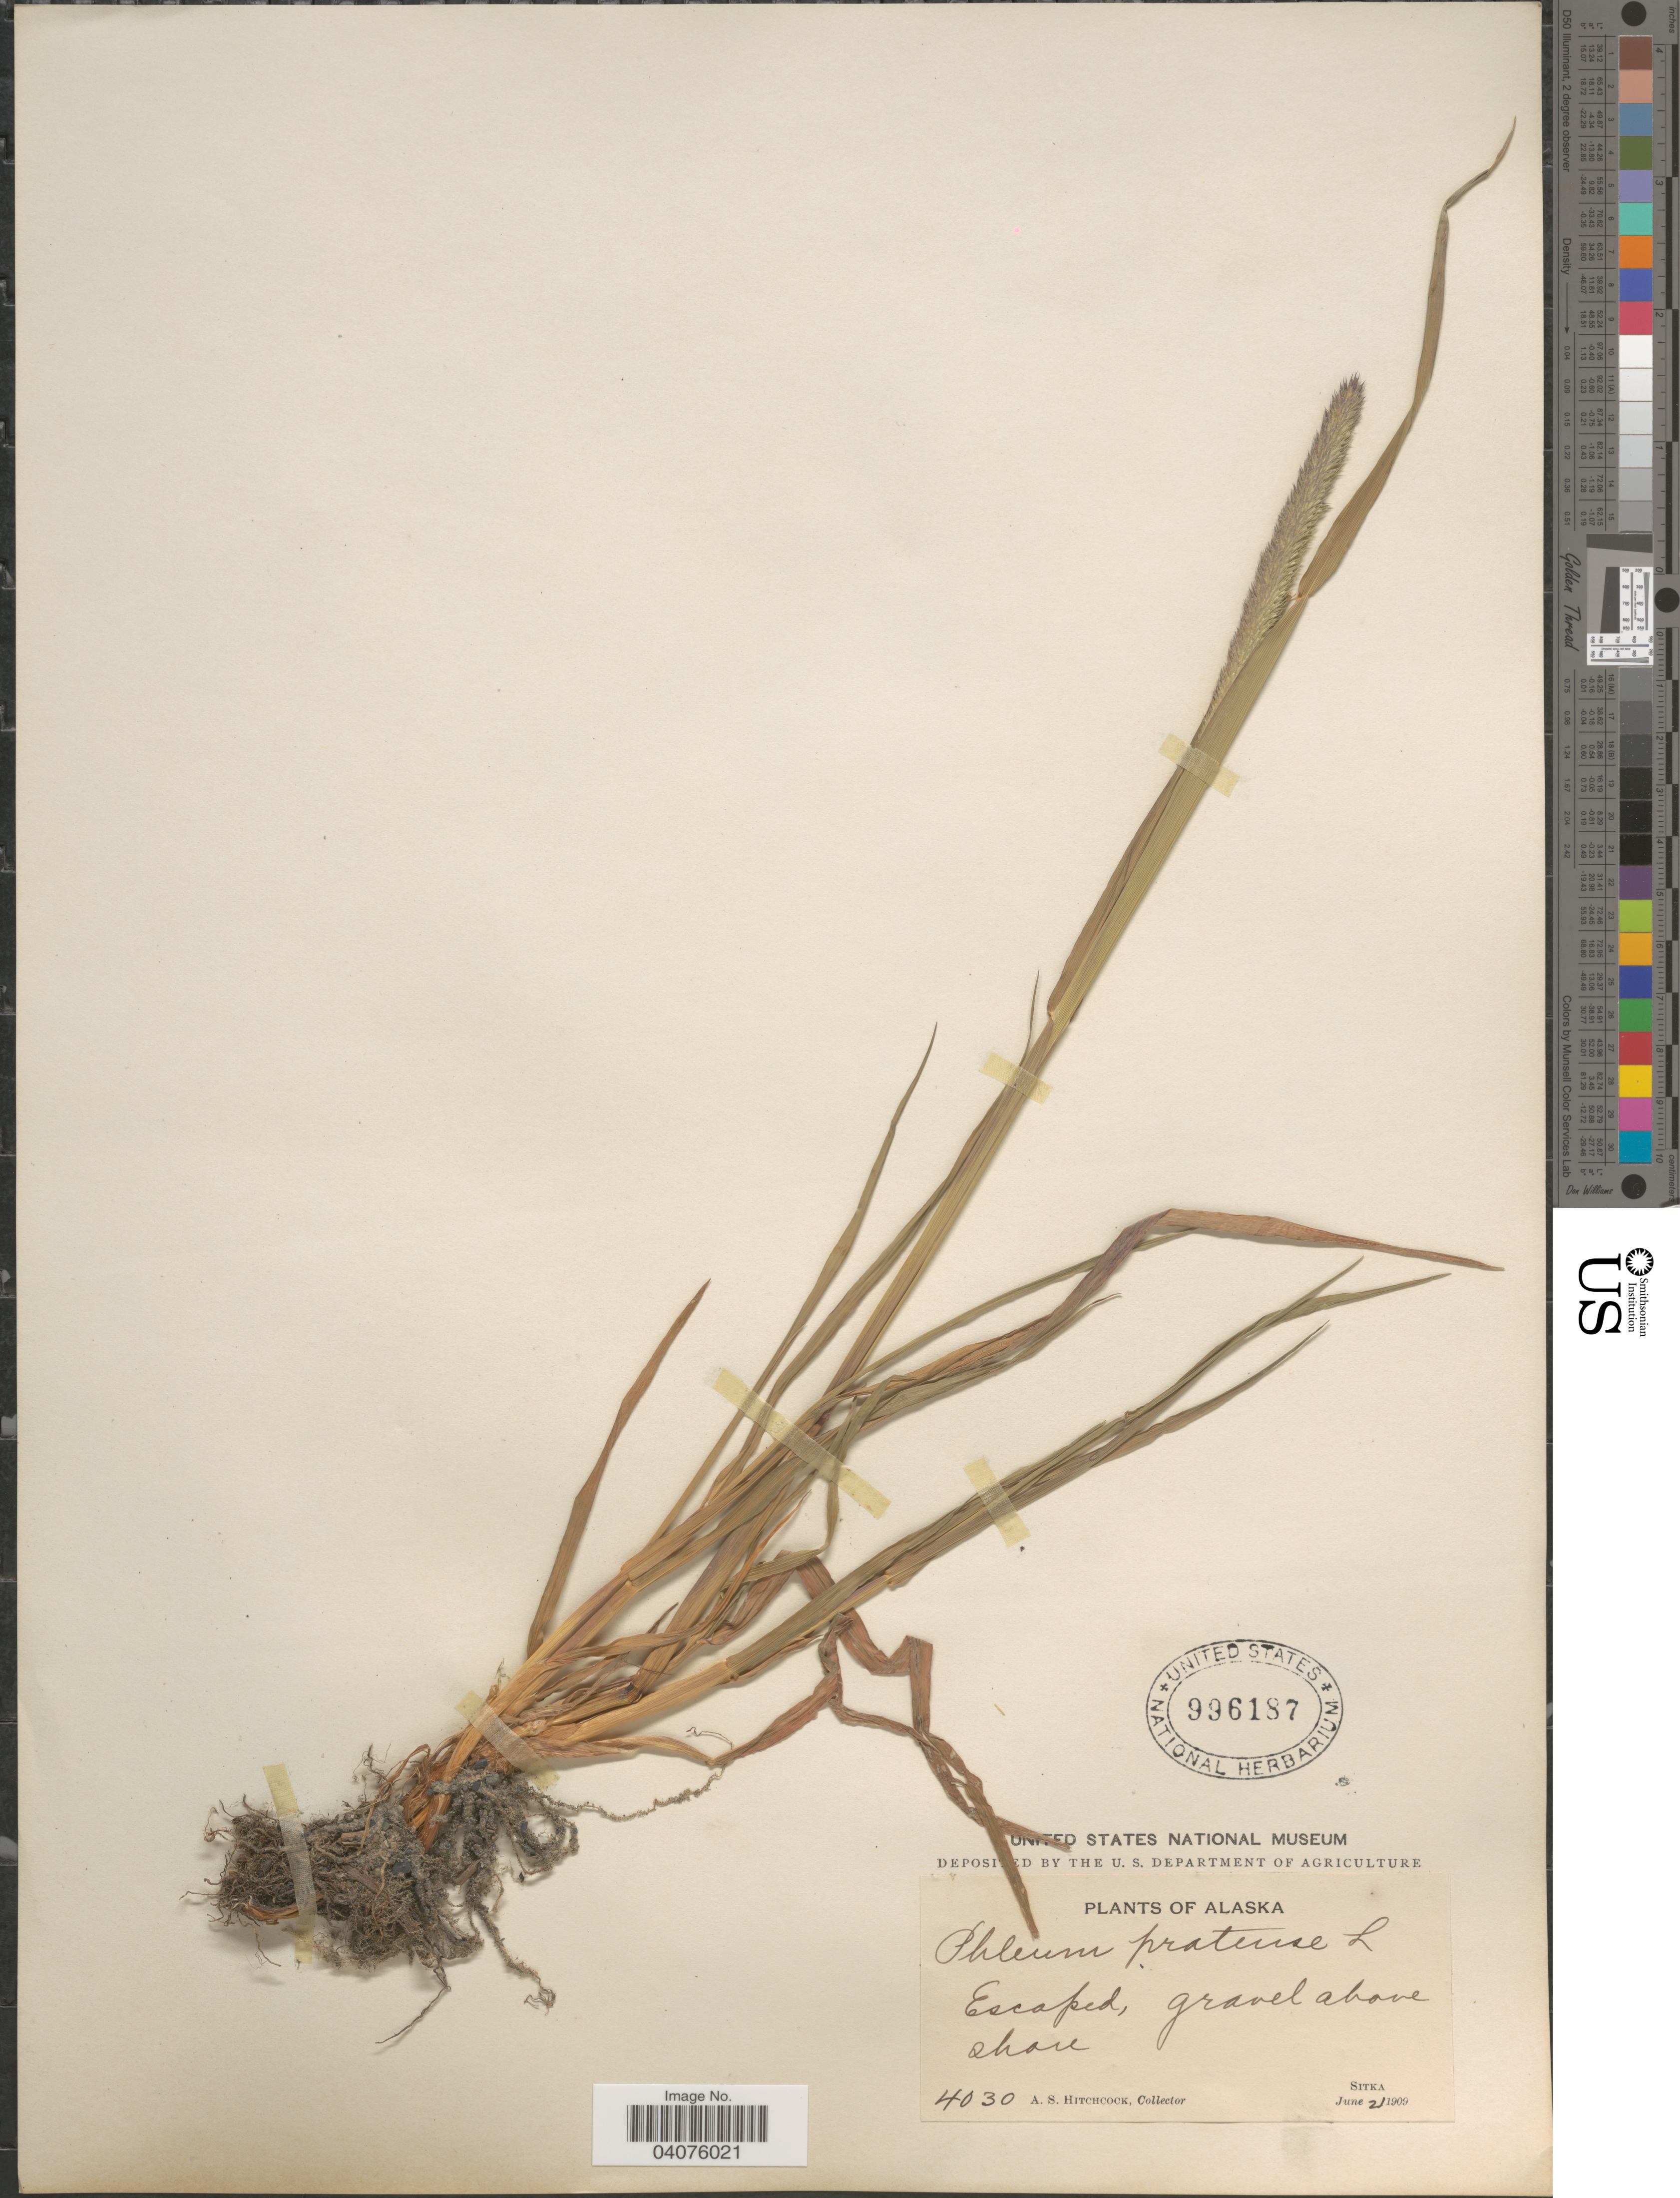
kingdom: Plantae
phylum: Tracheophyta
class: Liliopsida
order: Poales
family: Poaceae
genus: Phleum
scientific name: Phleum pratense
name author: L.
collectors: A. S. Hitchcock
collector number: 4030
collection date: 1909-06-21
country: United States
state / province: Alaska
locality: Gravel above shore. Sitka.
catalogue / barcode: US 996187